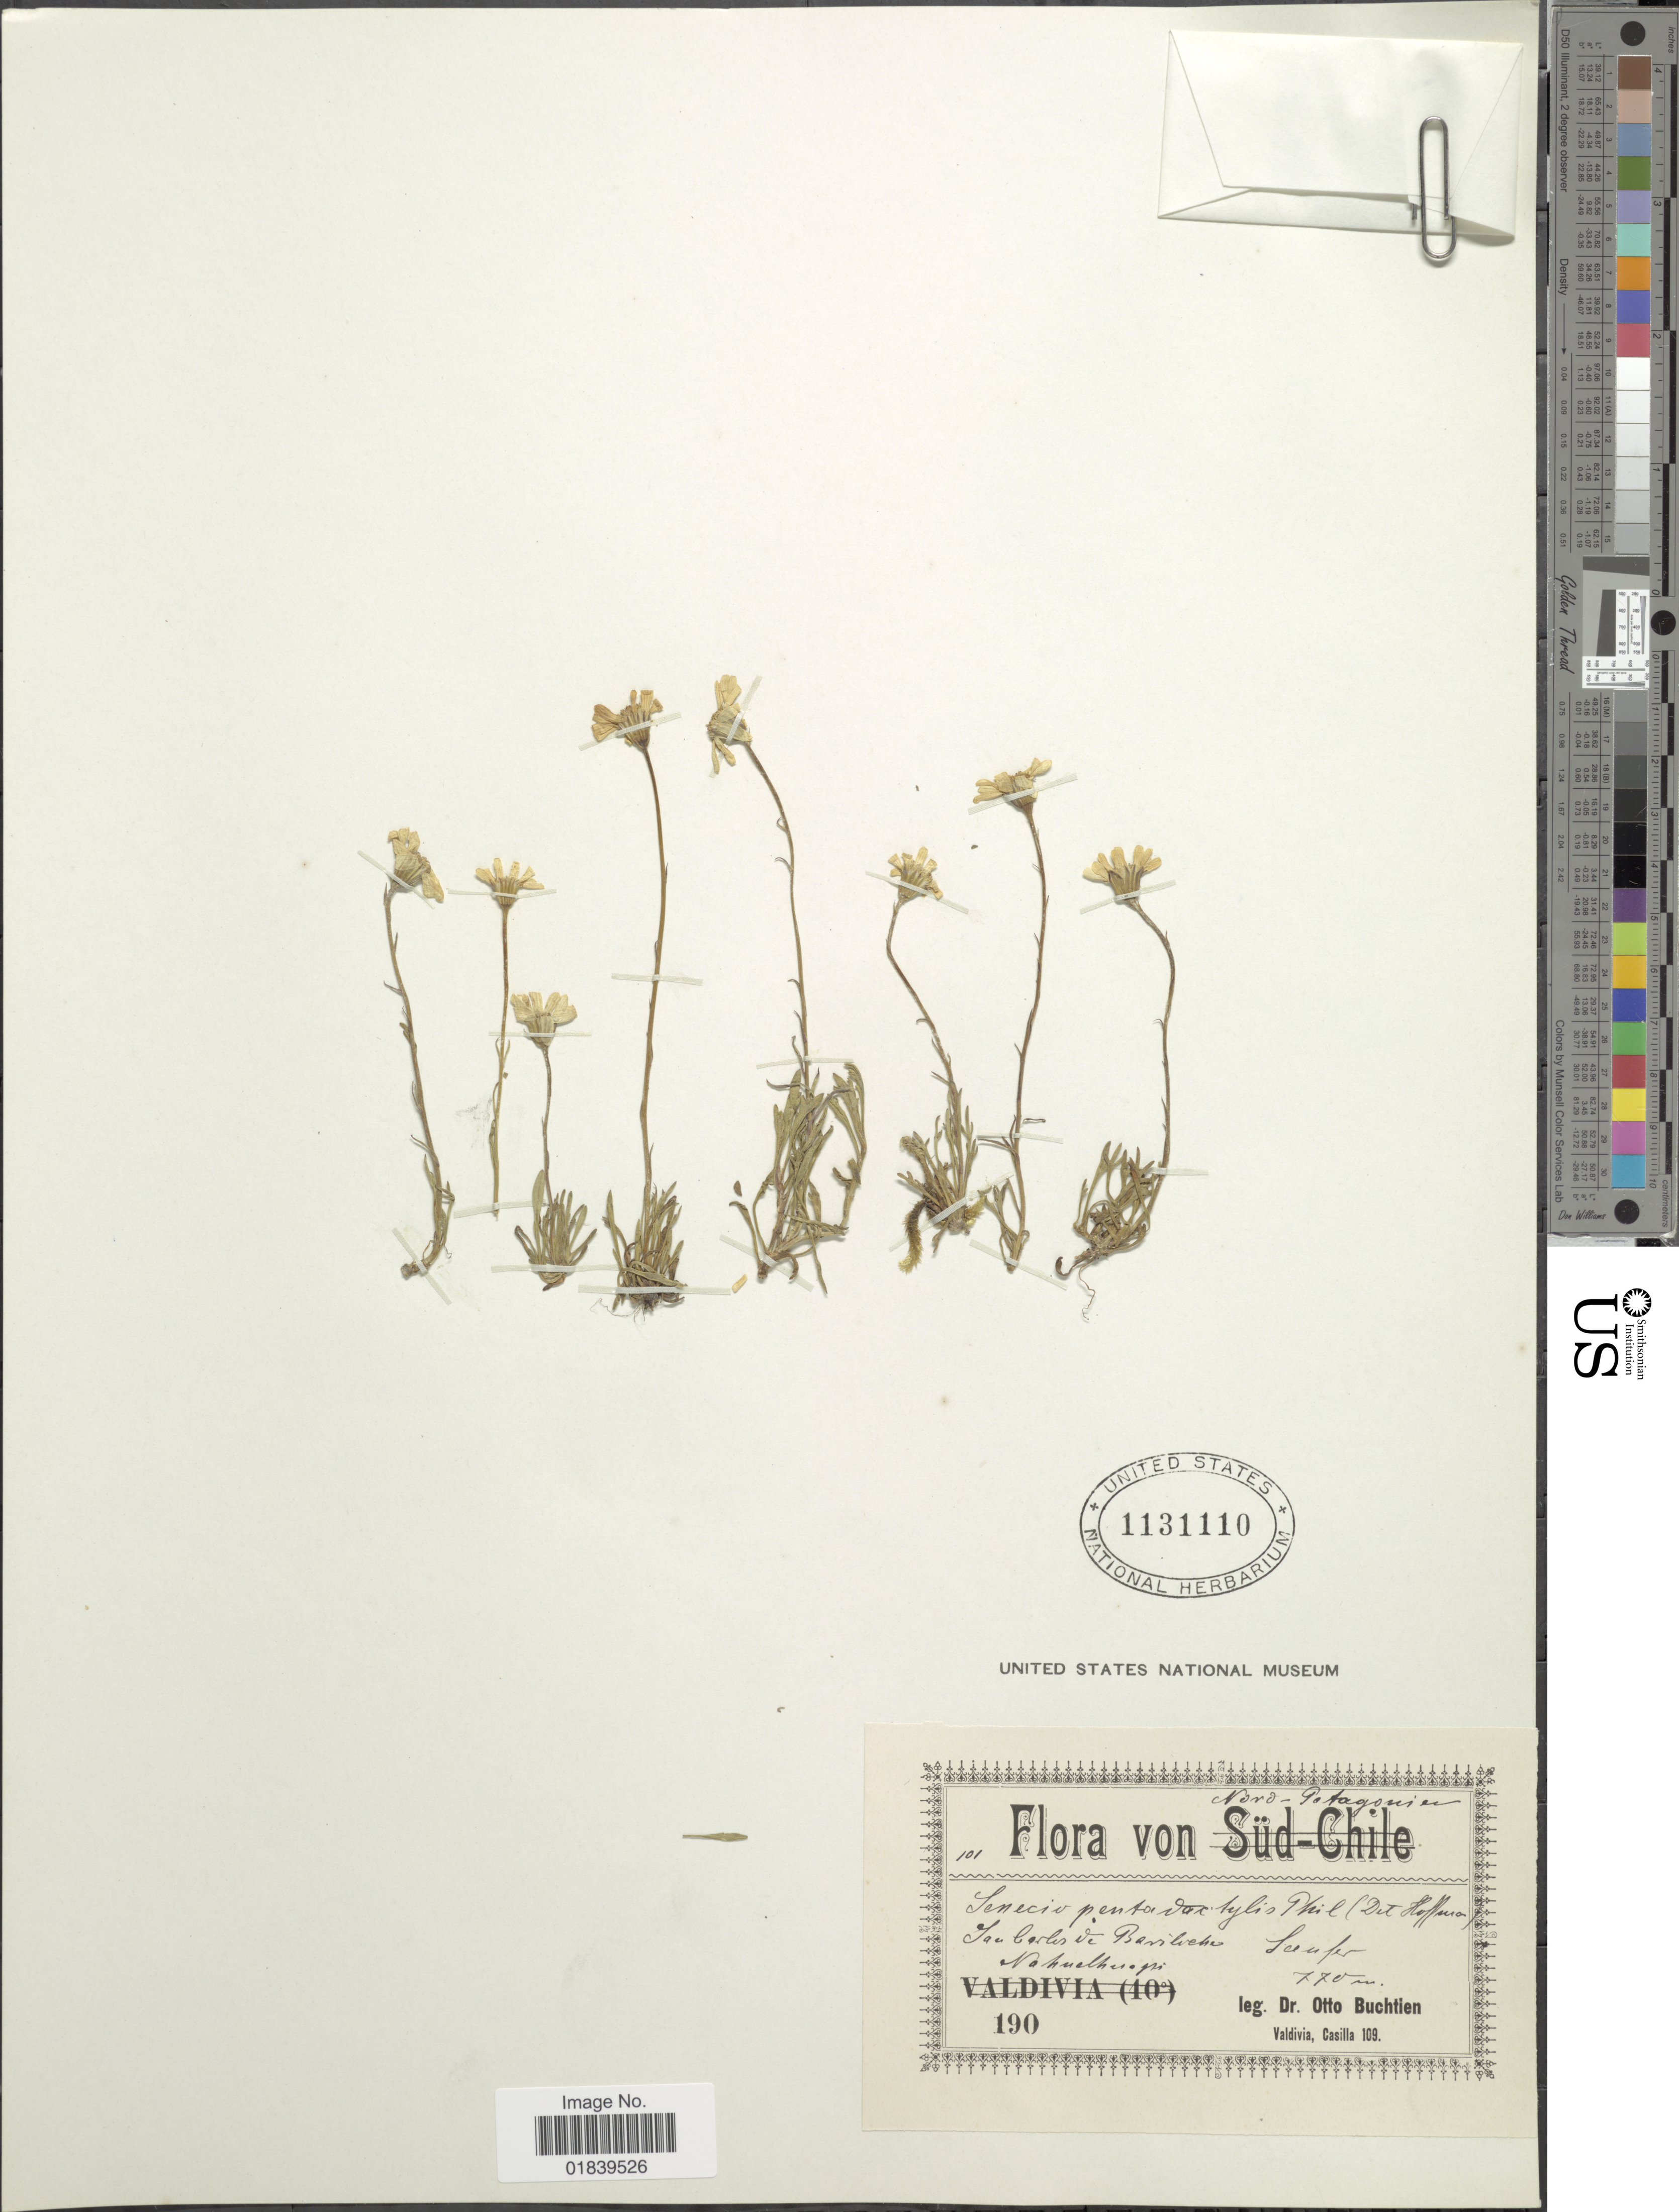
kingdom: Plantae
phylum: Tracheophyta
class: Magnoliopsida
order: Asterales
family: Asteraceae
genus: Senecio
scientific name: Senecio trifurcatus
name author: (G. Forst.) Less.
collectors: O. Buchtien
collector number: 101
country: Argentina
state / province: Río Negro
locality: Nord-Patagonia. San Carlos Bariloche, Nahuelhuapi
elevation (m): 770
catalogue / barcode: US 1131110